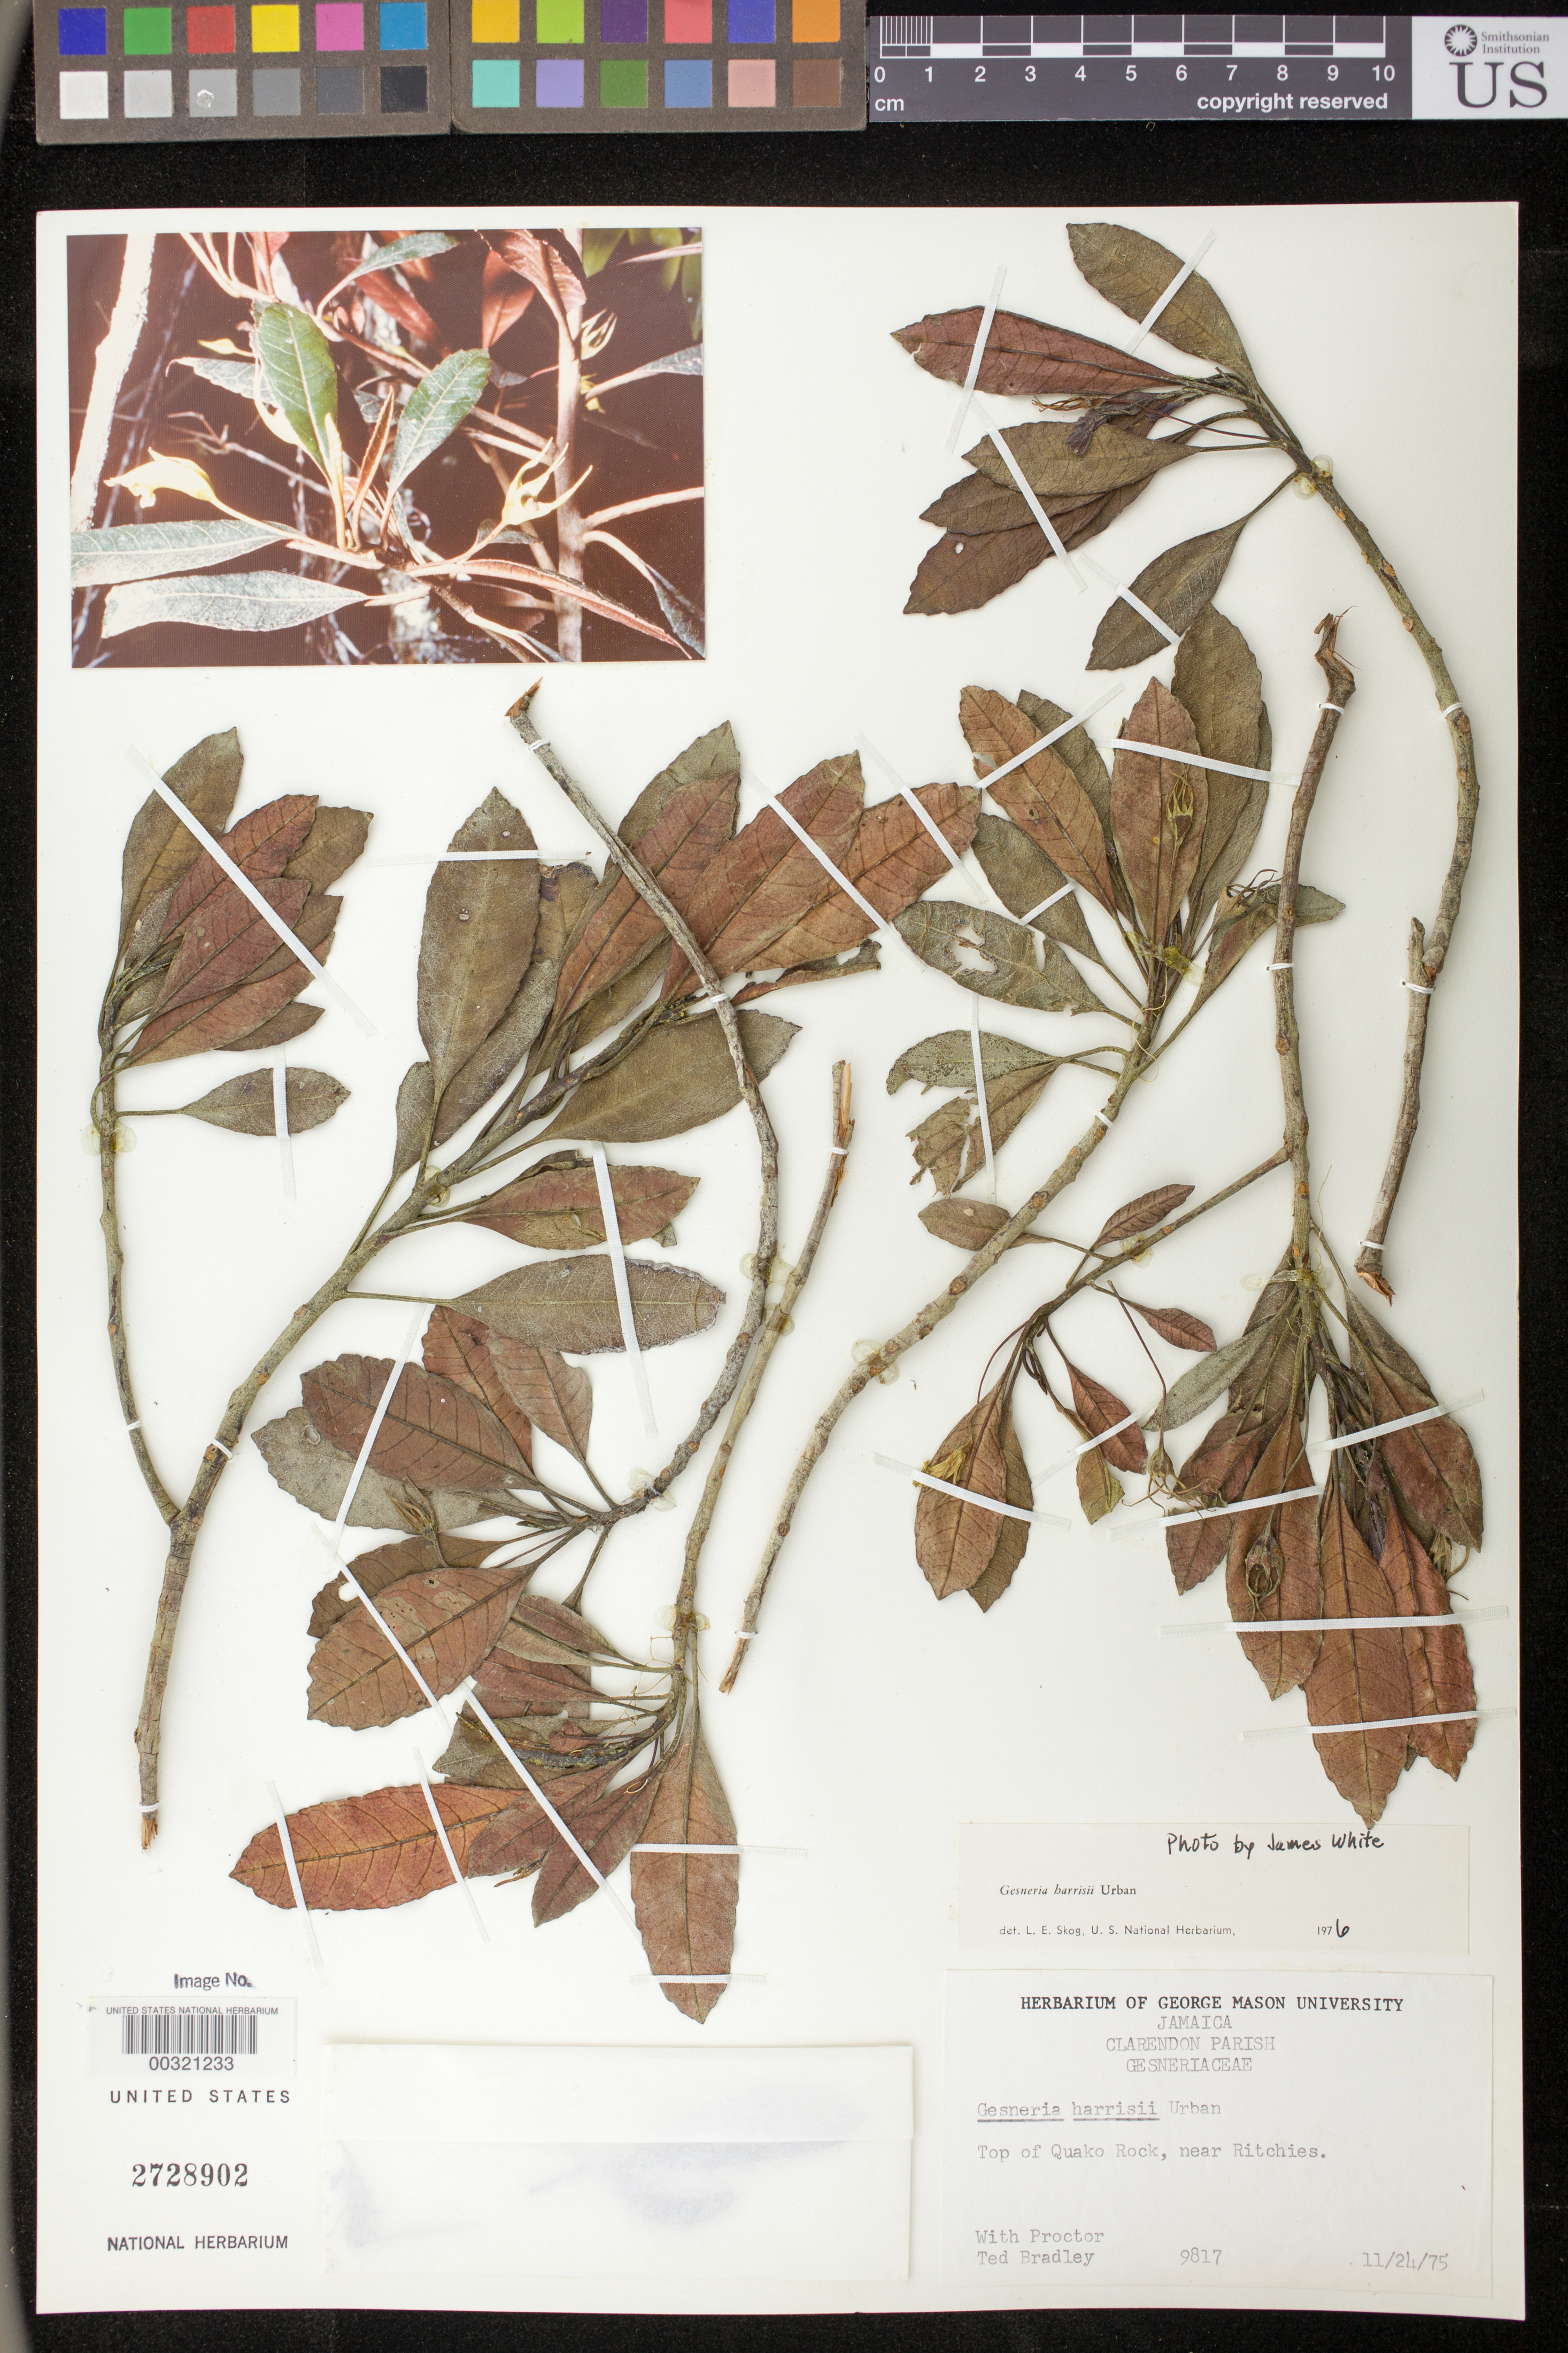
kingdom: Plantae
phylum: Tracheophyta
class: Magnoliopsida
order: Lamiales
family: Gesneriaceae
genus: Gesneria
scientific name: Gesneria harrisii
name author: Urb.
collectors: T. Bradley & G. Proctor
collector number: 9817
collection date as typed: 24 Nov 1975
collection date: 1975-11-24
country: Jamaica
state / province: Clarendon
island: Jamaica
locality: Top of Quako Rock, near Ritchies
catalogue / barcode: US 2728902